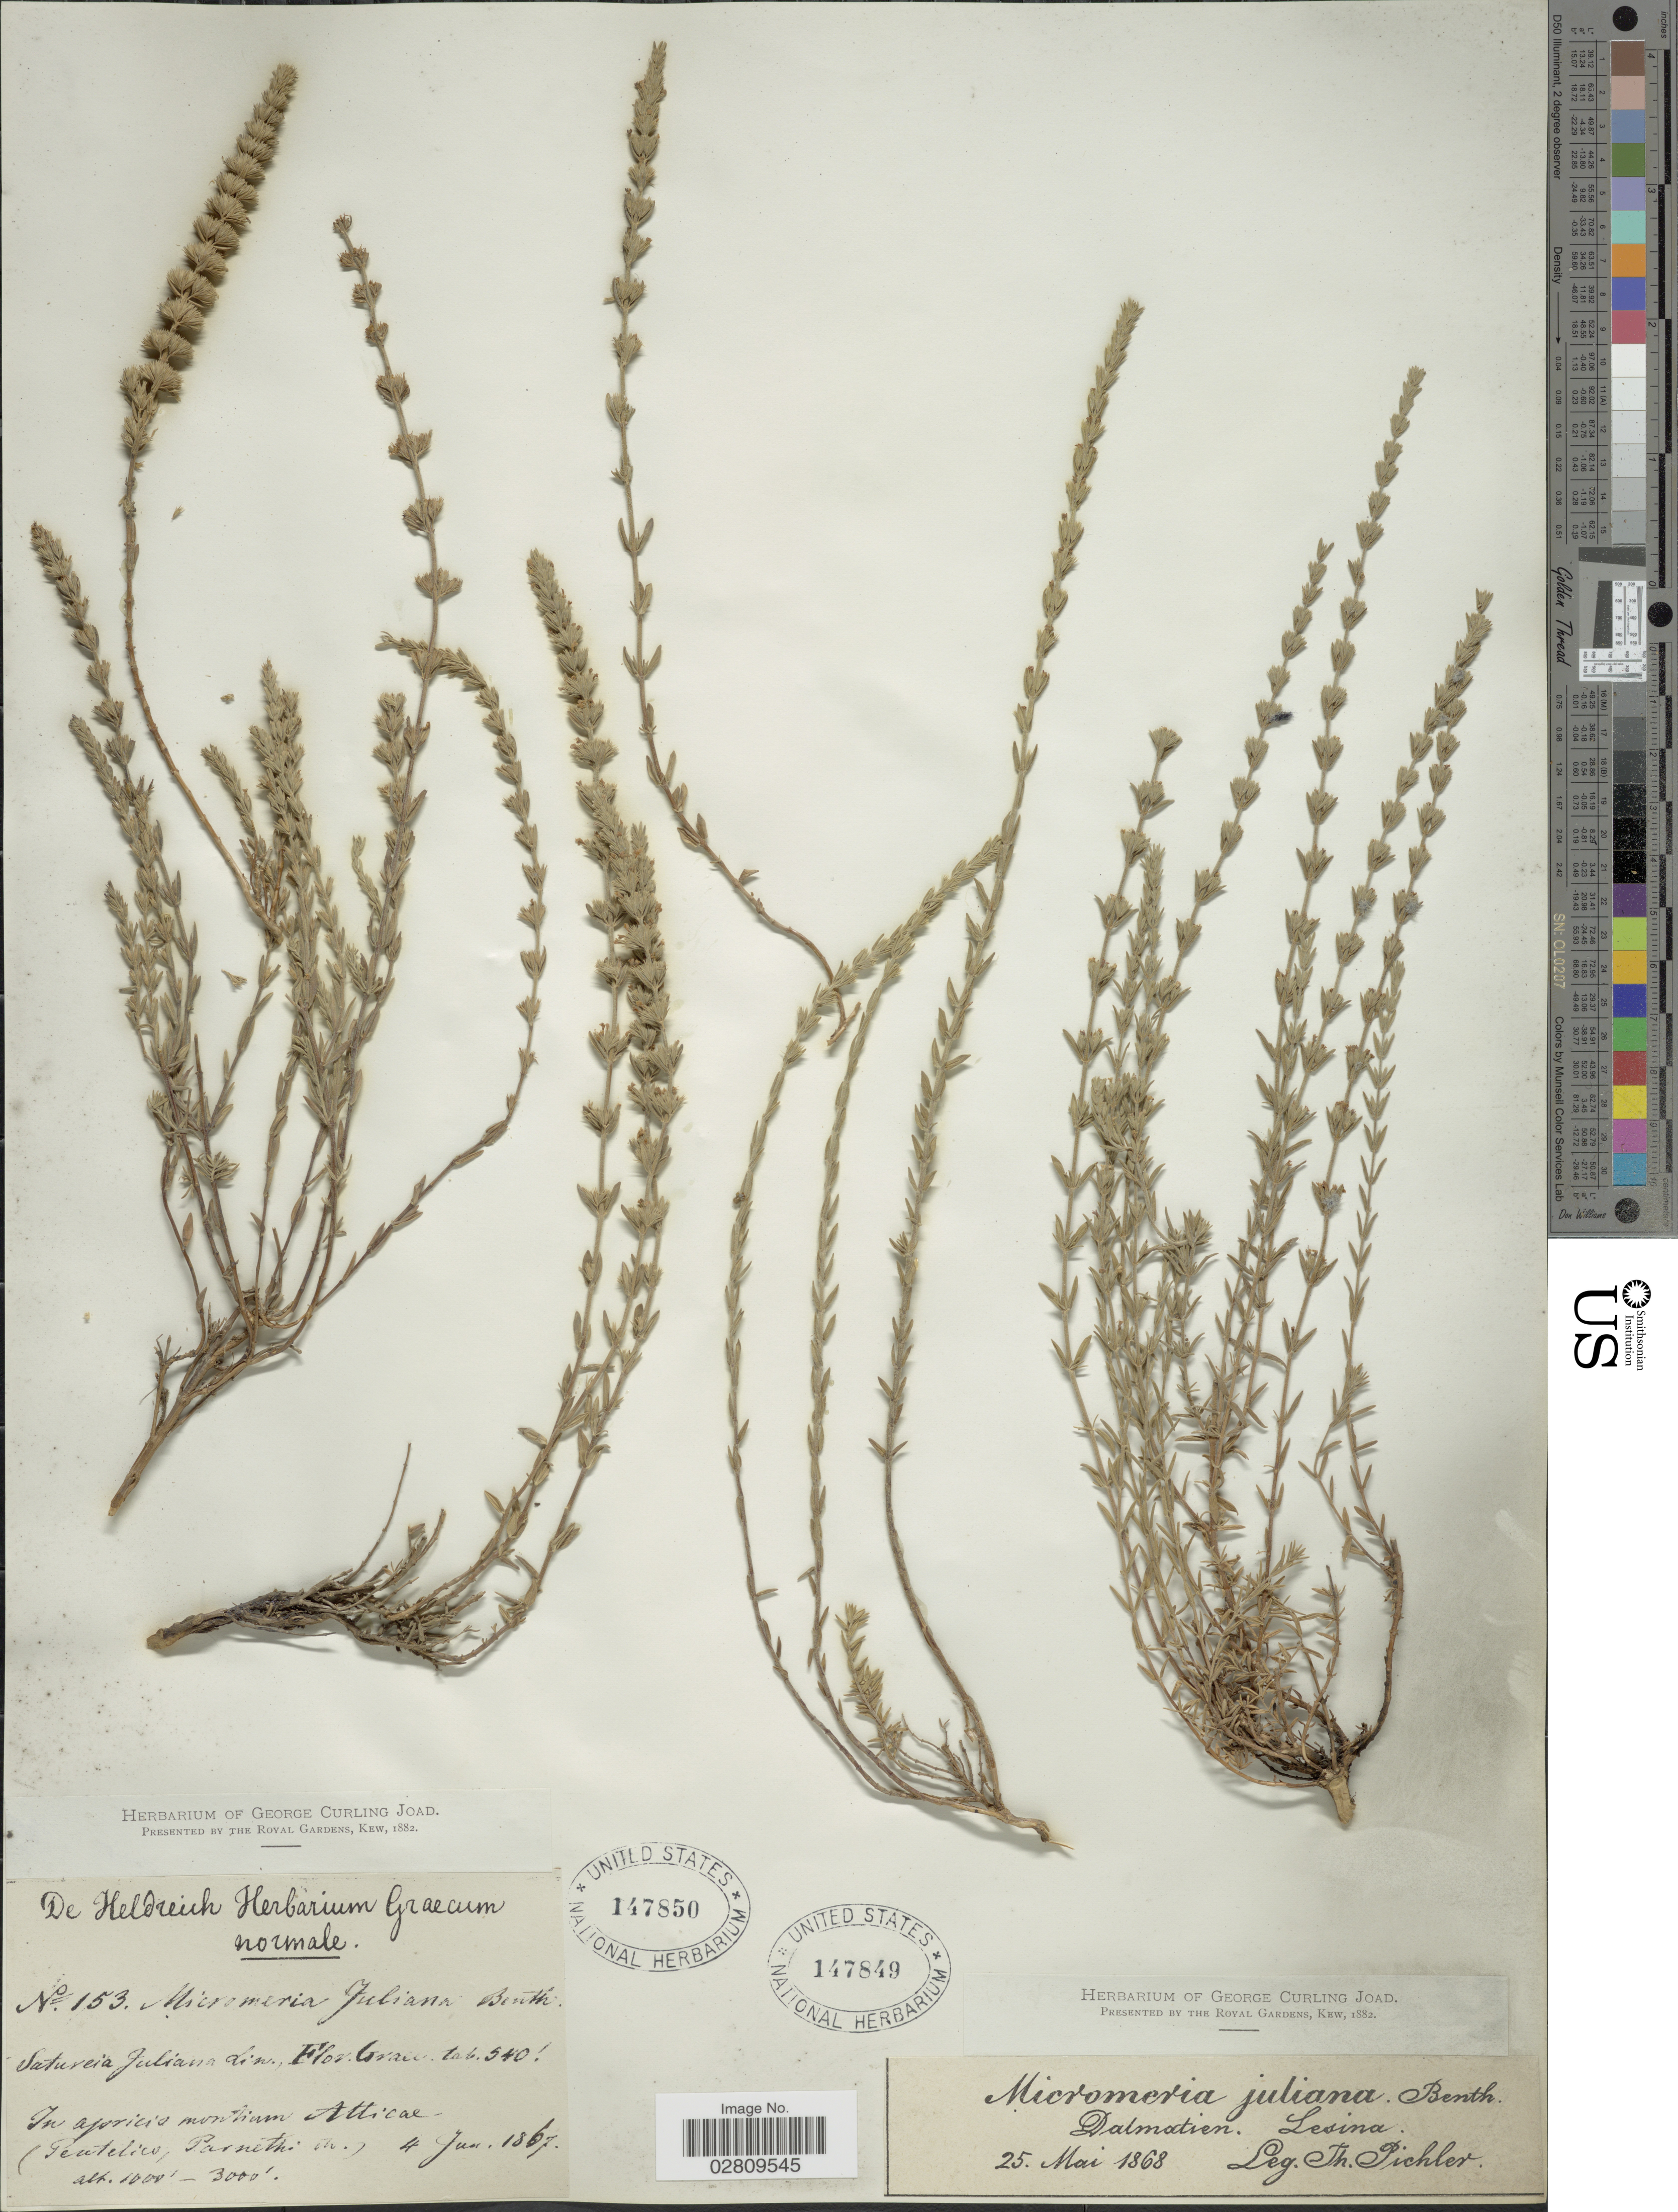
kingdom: Plantae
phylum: Tracheophyta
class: Magnoliopsida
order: Lamiales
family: Lamiaceae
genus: Micromeria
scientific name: Micromeria juliana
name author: (L.) Benth. ex Rchb.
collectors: -. De Heldreich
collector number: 153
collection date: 1867-06-04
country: Greece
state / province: Attica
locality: In apricis montium Atticae. (Pentelico, Parnithi).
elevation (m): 305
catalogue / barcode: US 147850